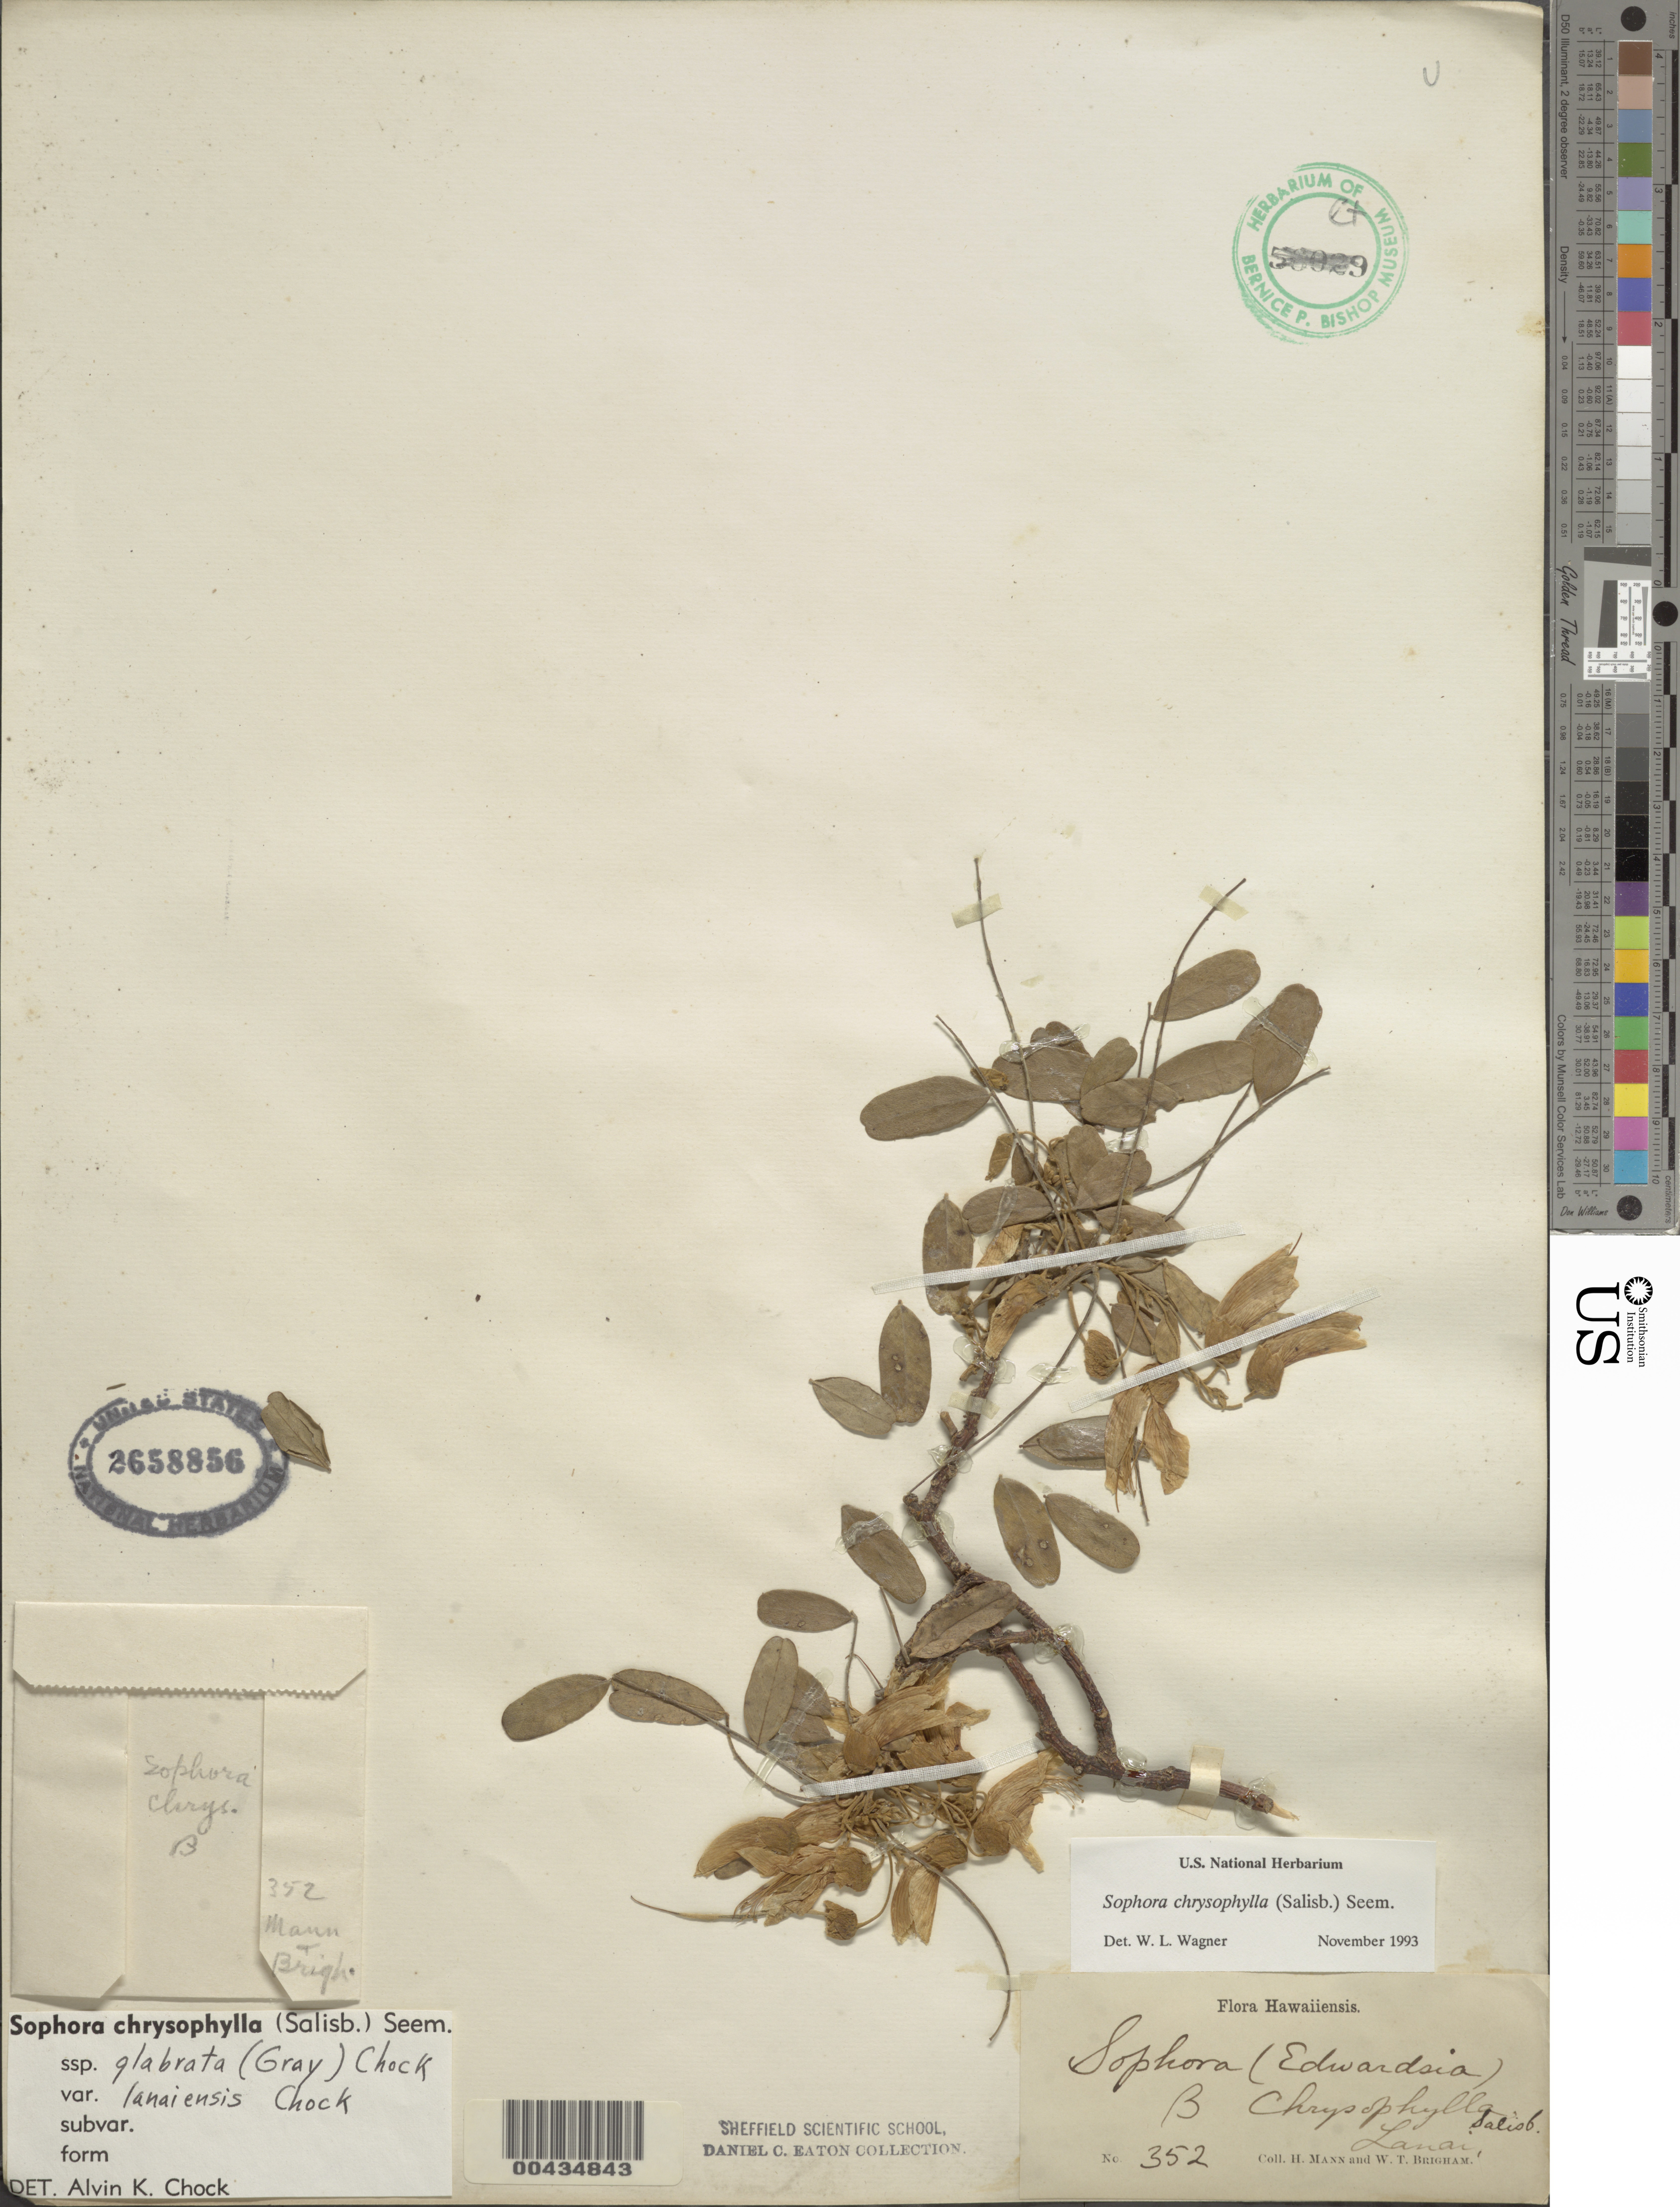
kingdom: Plantae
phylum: Tracheophyta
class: Magnoliopsida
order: Fabales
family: Fabaceae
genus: Sophora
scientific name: Sophora chrysophylla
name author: (Salisb.) Seem.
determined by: Wagner, W. L., (BOT), Smithsonian Institution - National Museum of Natural History (UNITED STATES)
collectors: H. Mann & W. T. Brigham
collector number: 352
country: United States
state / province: Hawaii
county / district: Maui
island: Lana'i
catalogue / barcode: US 2658856